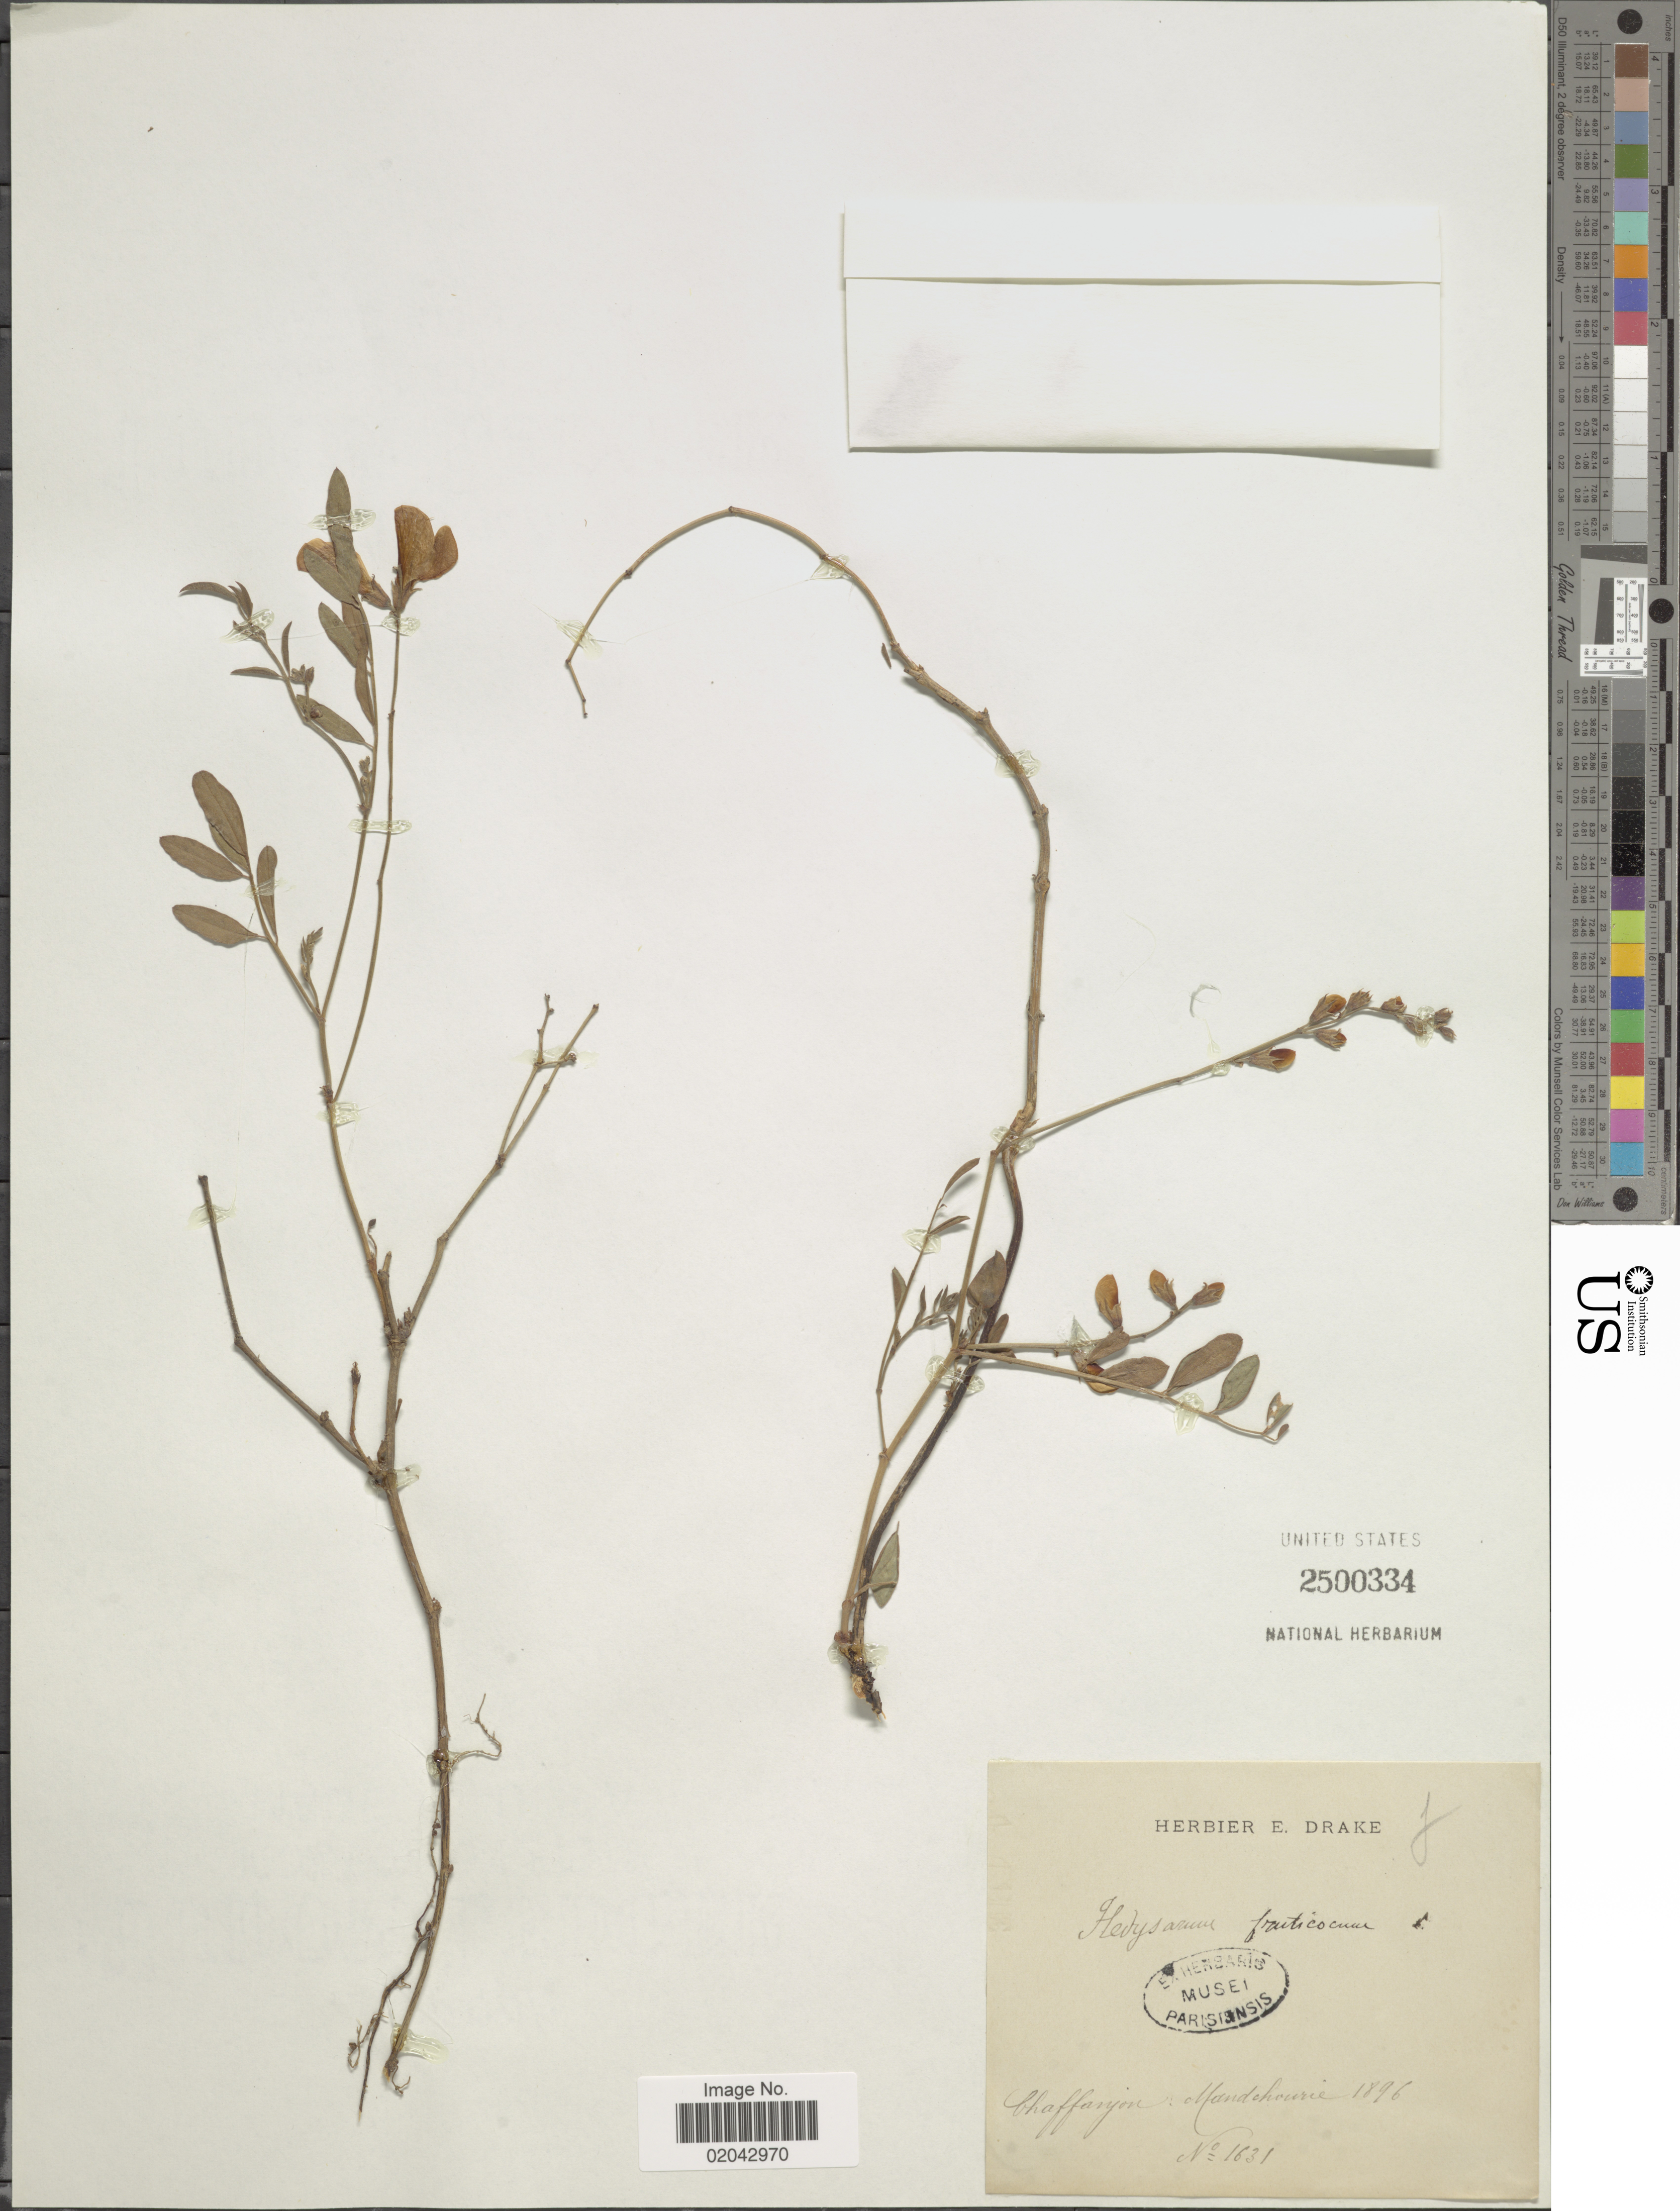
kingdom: Plantae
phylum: Tracheophyta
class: Magnoliopsida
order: Fabales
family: Fabaceae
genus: Corethrodendron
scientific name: Corethrodendron fruticosum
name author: (Pall.) B.H.Choi & H. Ohashi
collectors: -. Chaffanjon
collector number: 1631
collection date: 1896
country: China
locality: Mandchourie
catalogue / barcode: US 2500334